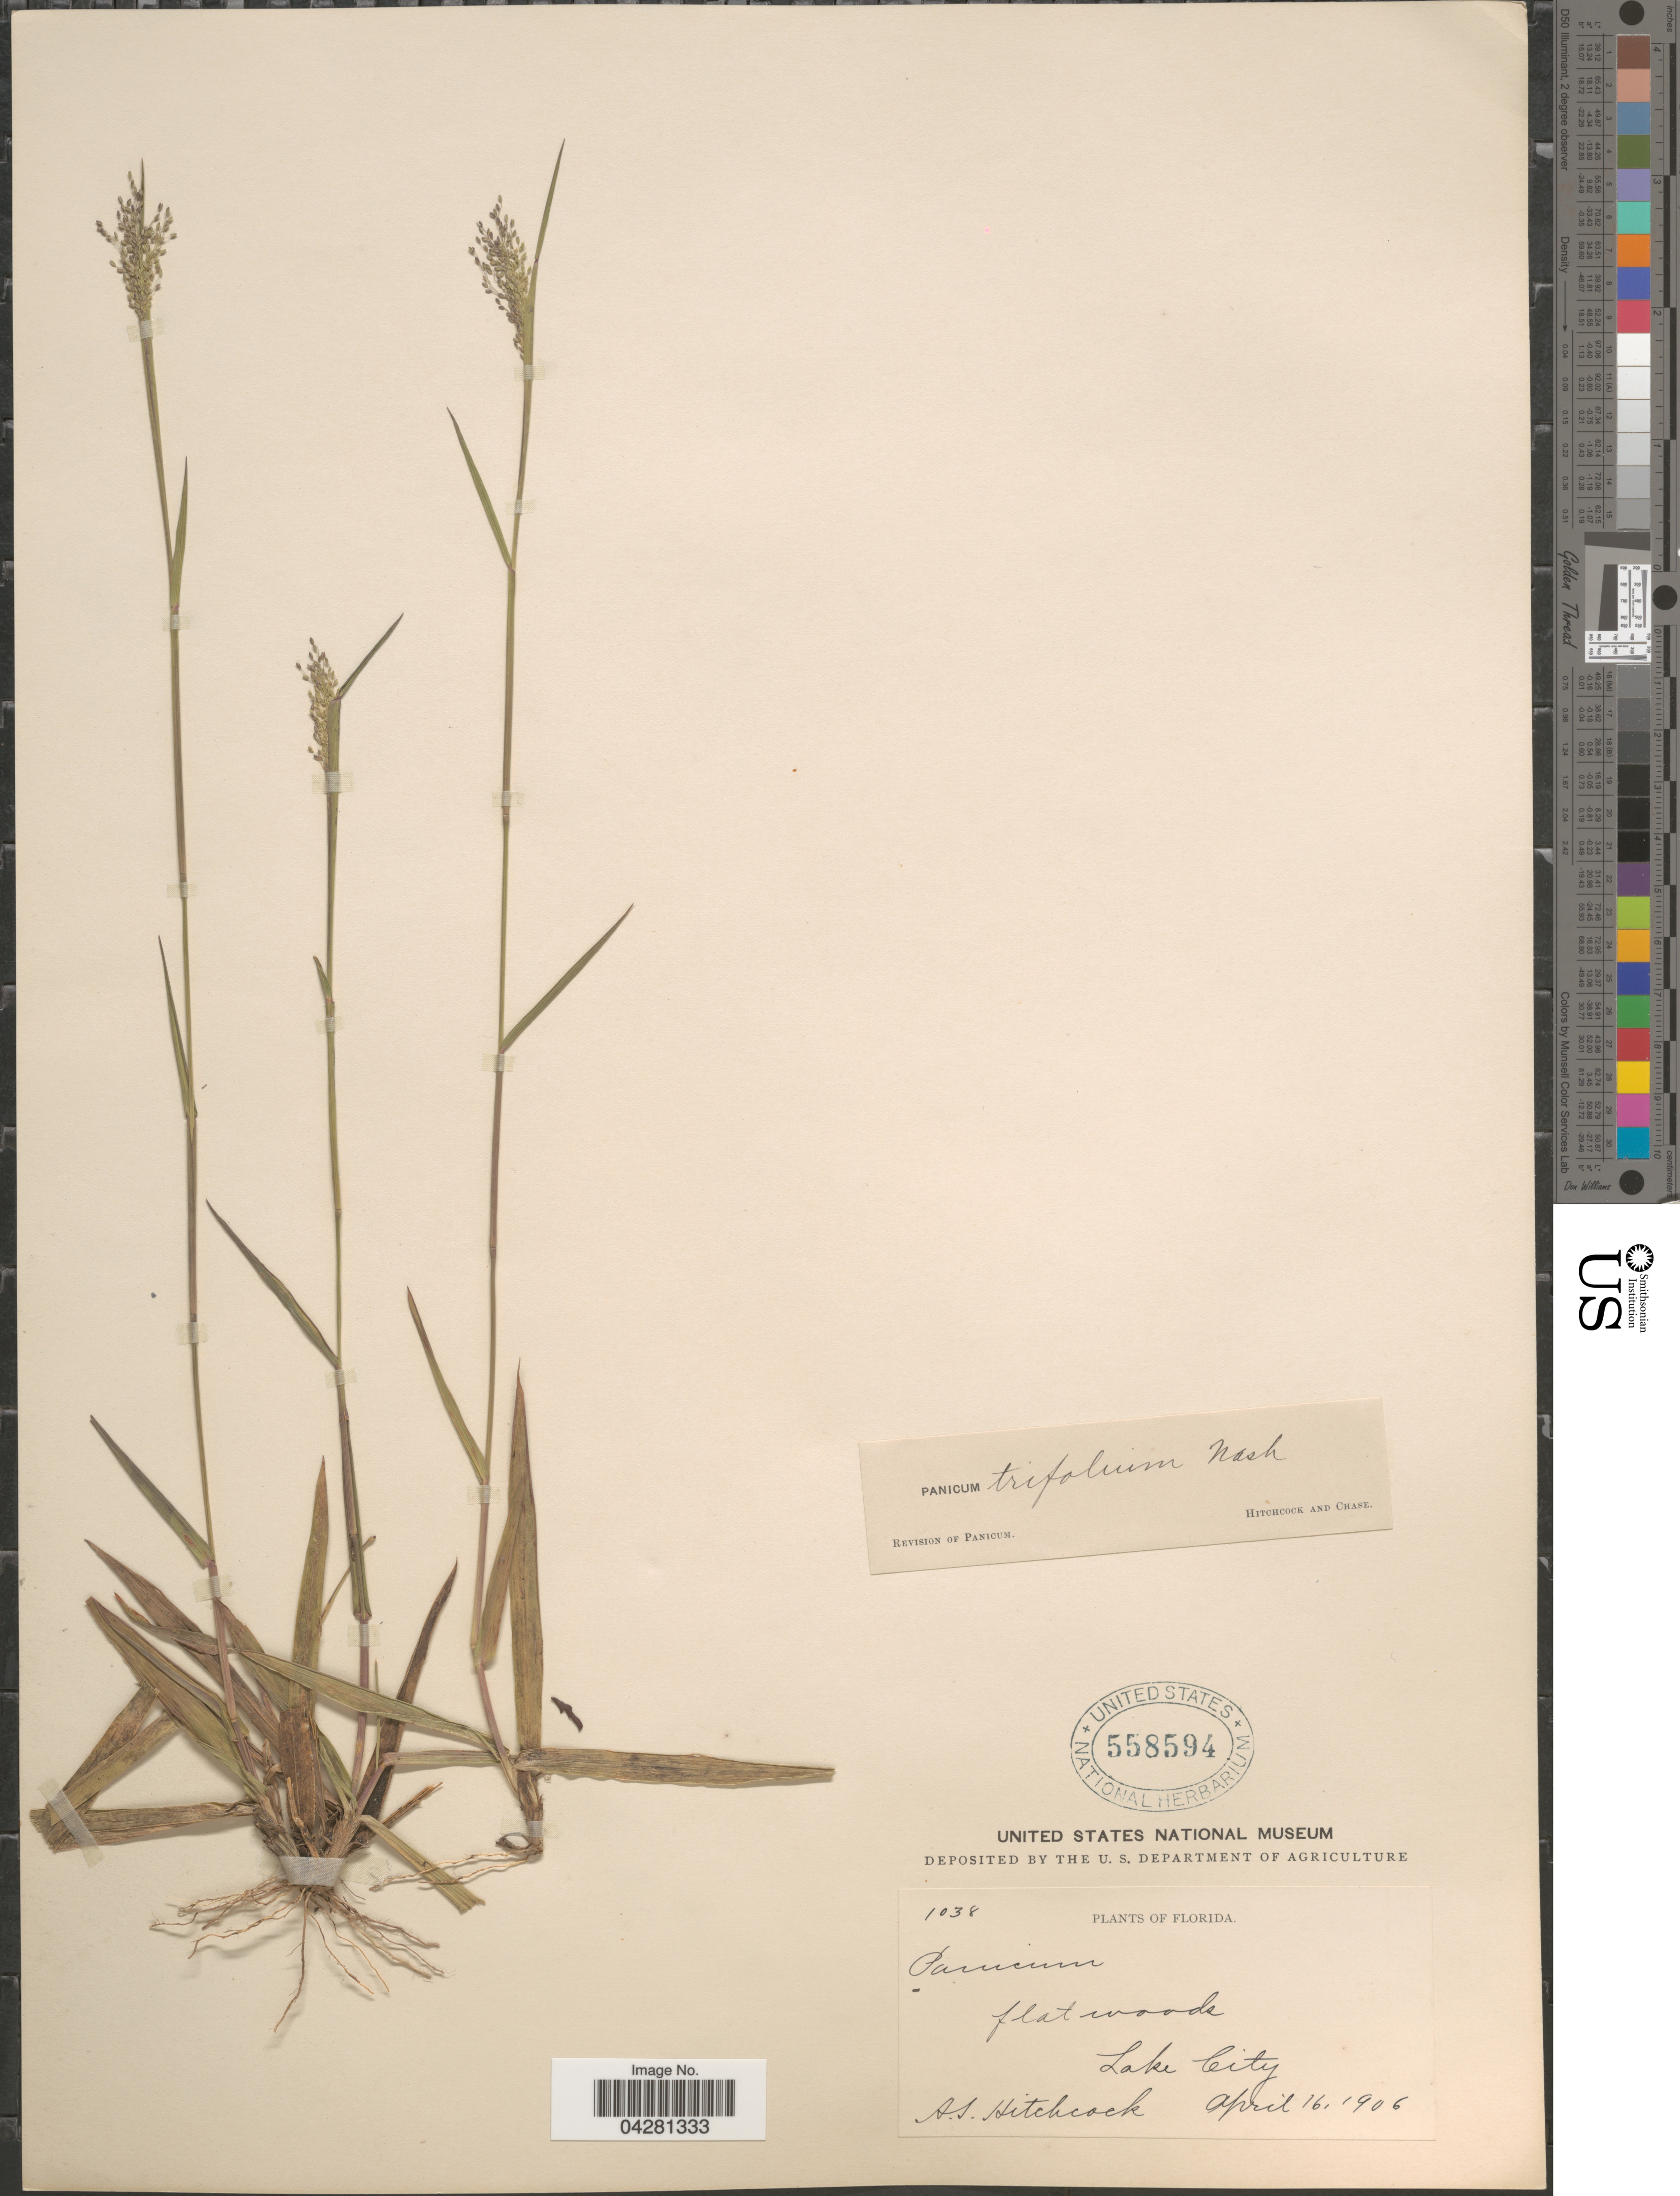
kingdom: Plantae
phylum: Tracheophyta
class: Liliopsida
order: Poales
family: Poaceae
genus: Dichanthelium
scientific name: Dichanthelium dichotomum var. unciphyllum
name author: (Trin.) Davidse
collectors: A. S. Hitchcock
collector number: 1038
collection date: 1906-04-16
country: United States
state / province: Florida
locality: Lake City.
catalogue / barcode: US 558594